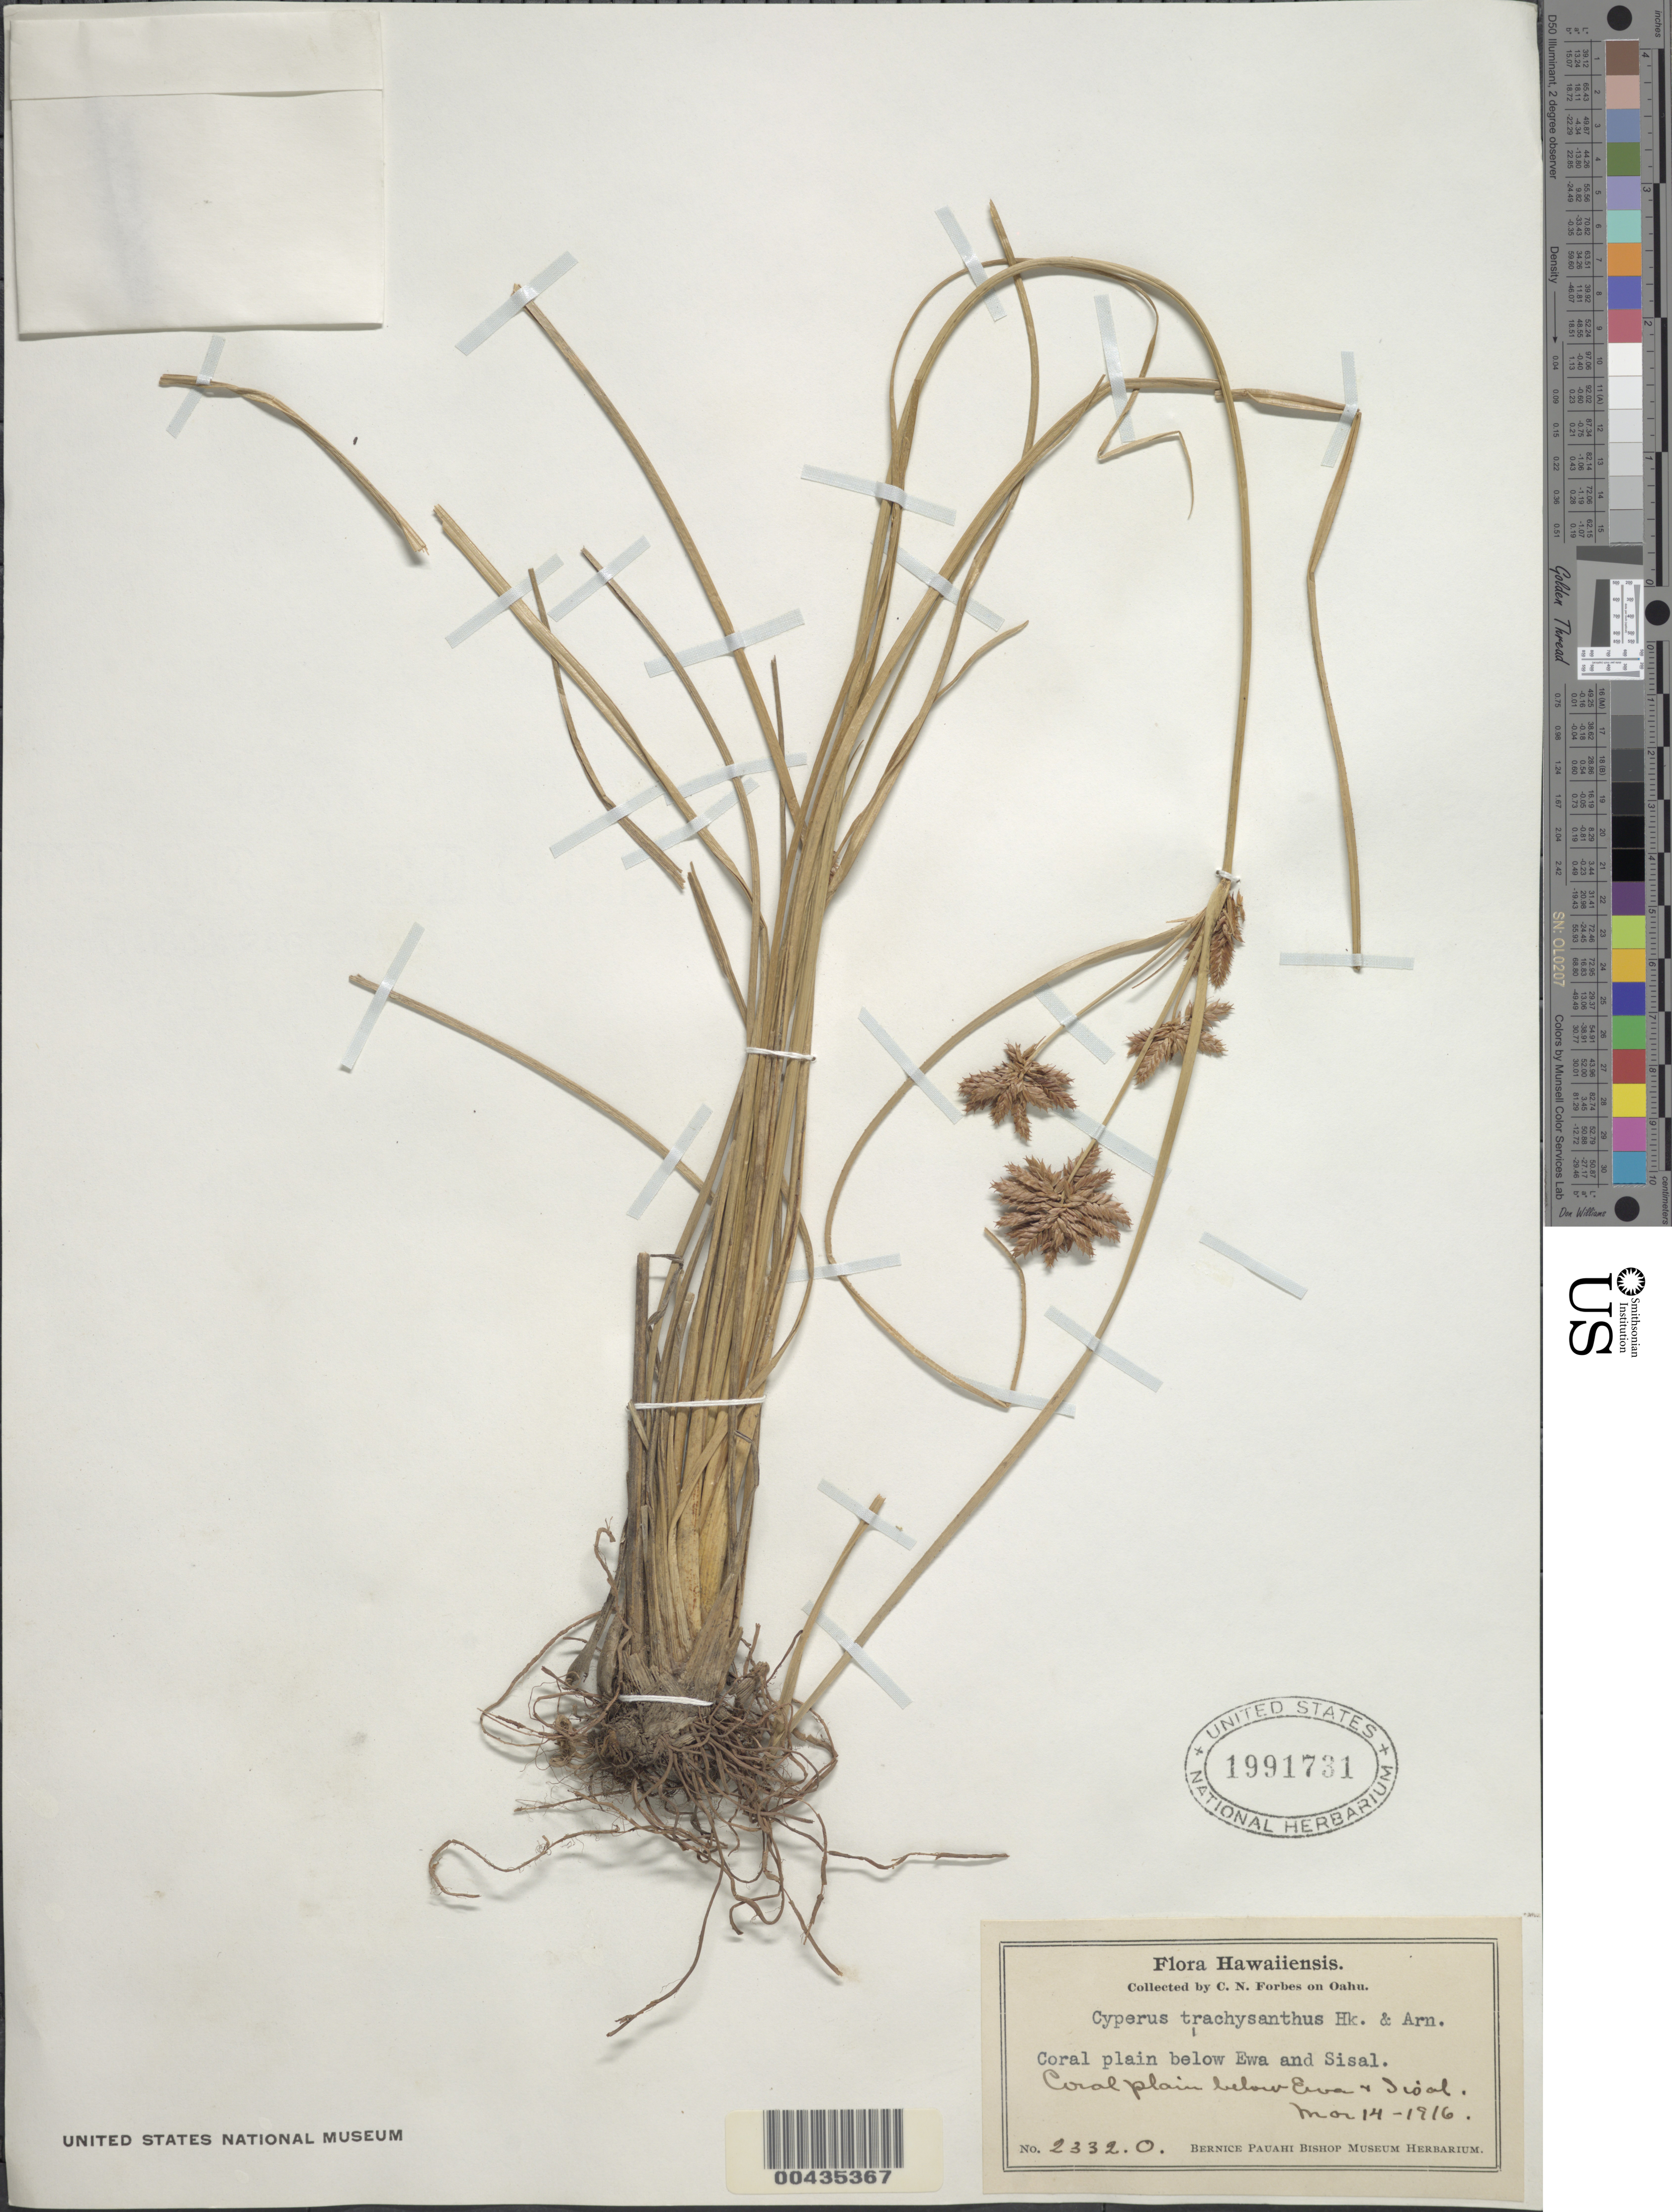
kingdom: Plantae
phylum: Tracheophyta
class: Liliopsida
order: Poales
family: Cyperaceae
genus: Cyperus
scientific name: Cyperus trachysanthos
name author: Hook. & Arn.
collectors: C. N. Forbes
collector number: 3223.O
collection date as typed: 14 Mar 1916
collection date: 1916-03-14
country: United States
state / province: Hawaii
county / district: Honolulu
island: Oahu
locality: Coral plain below Ewa and Sisal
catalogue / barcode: US 1991731